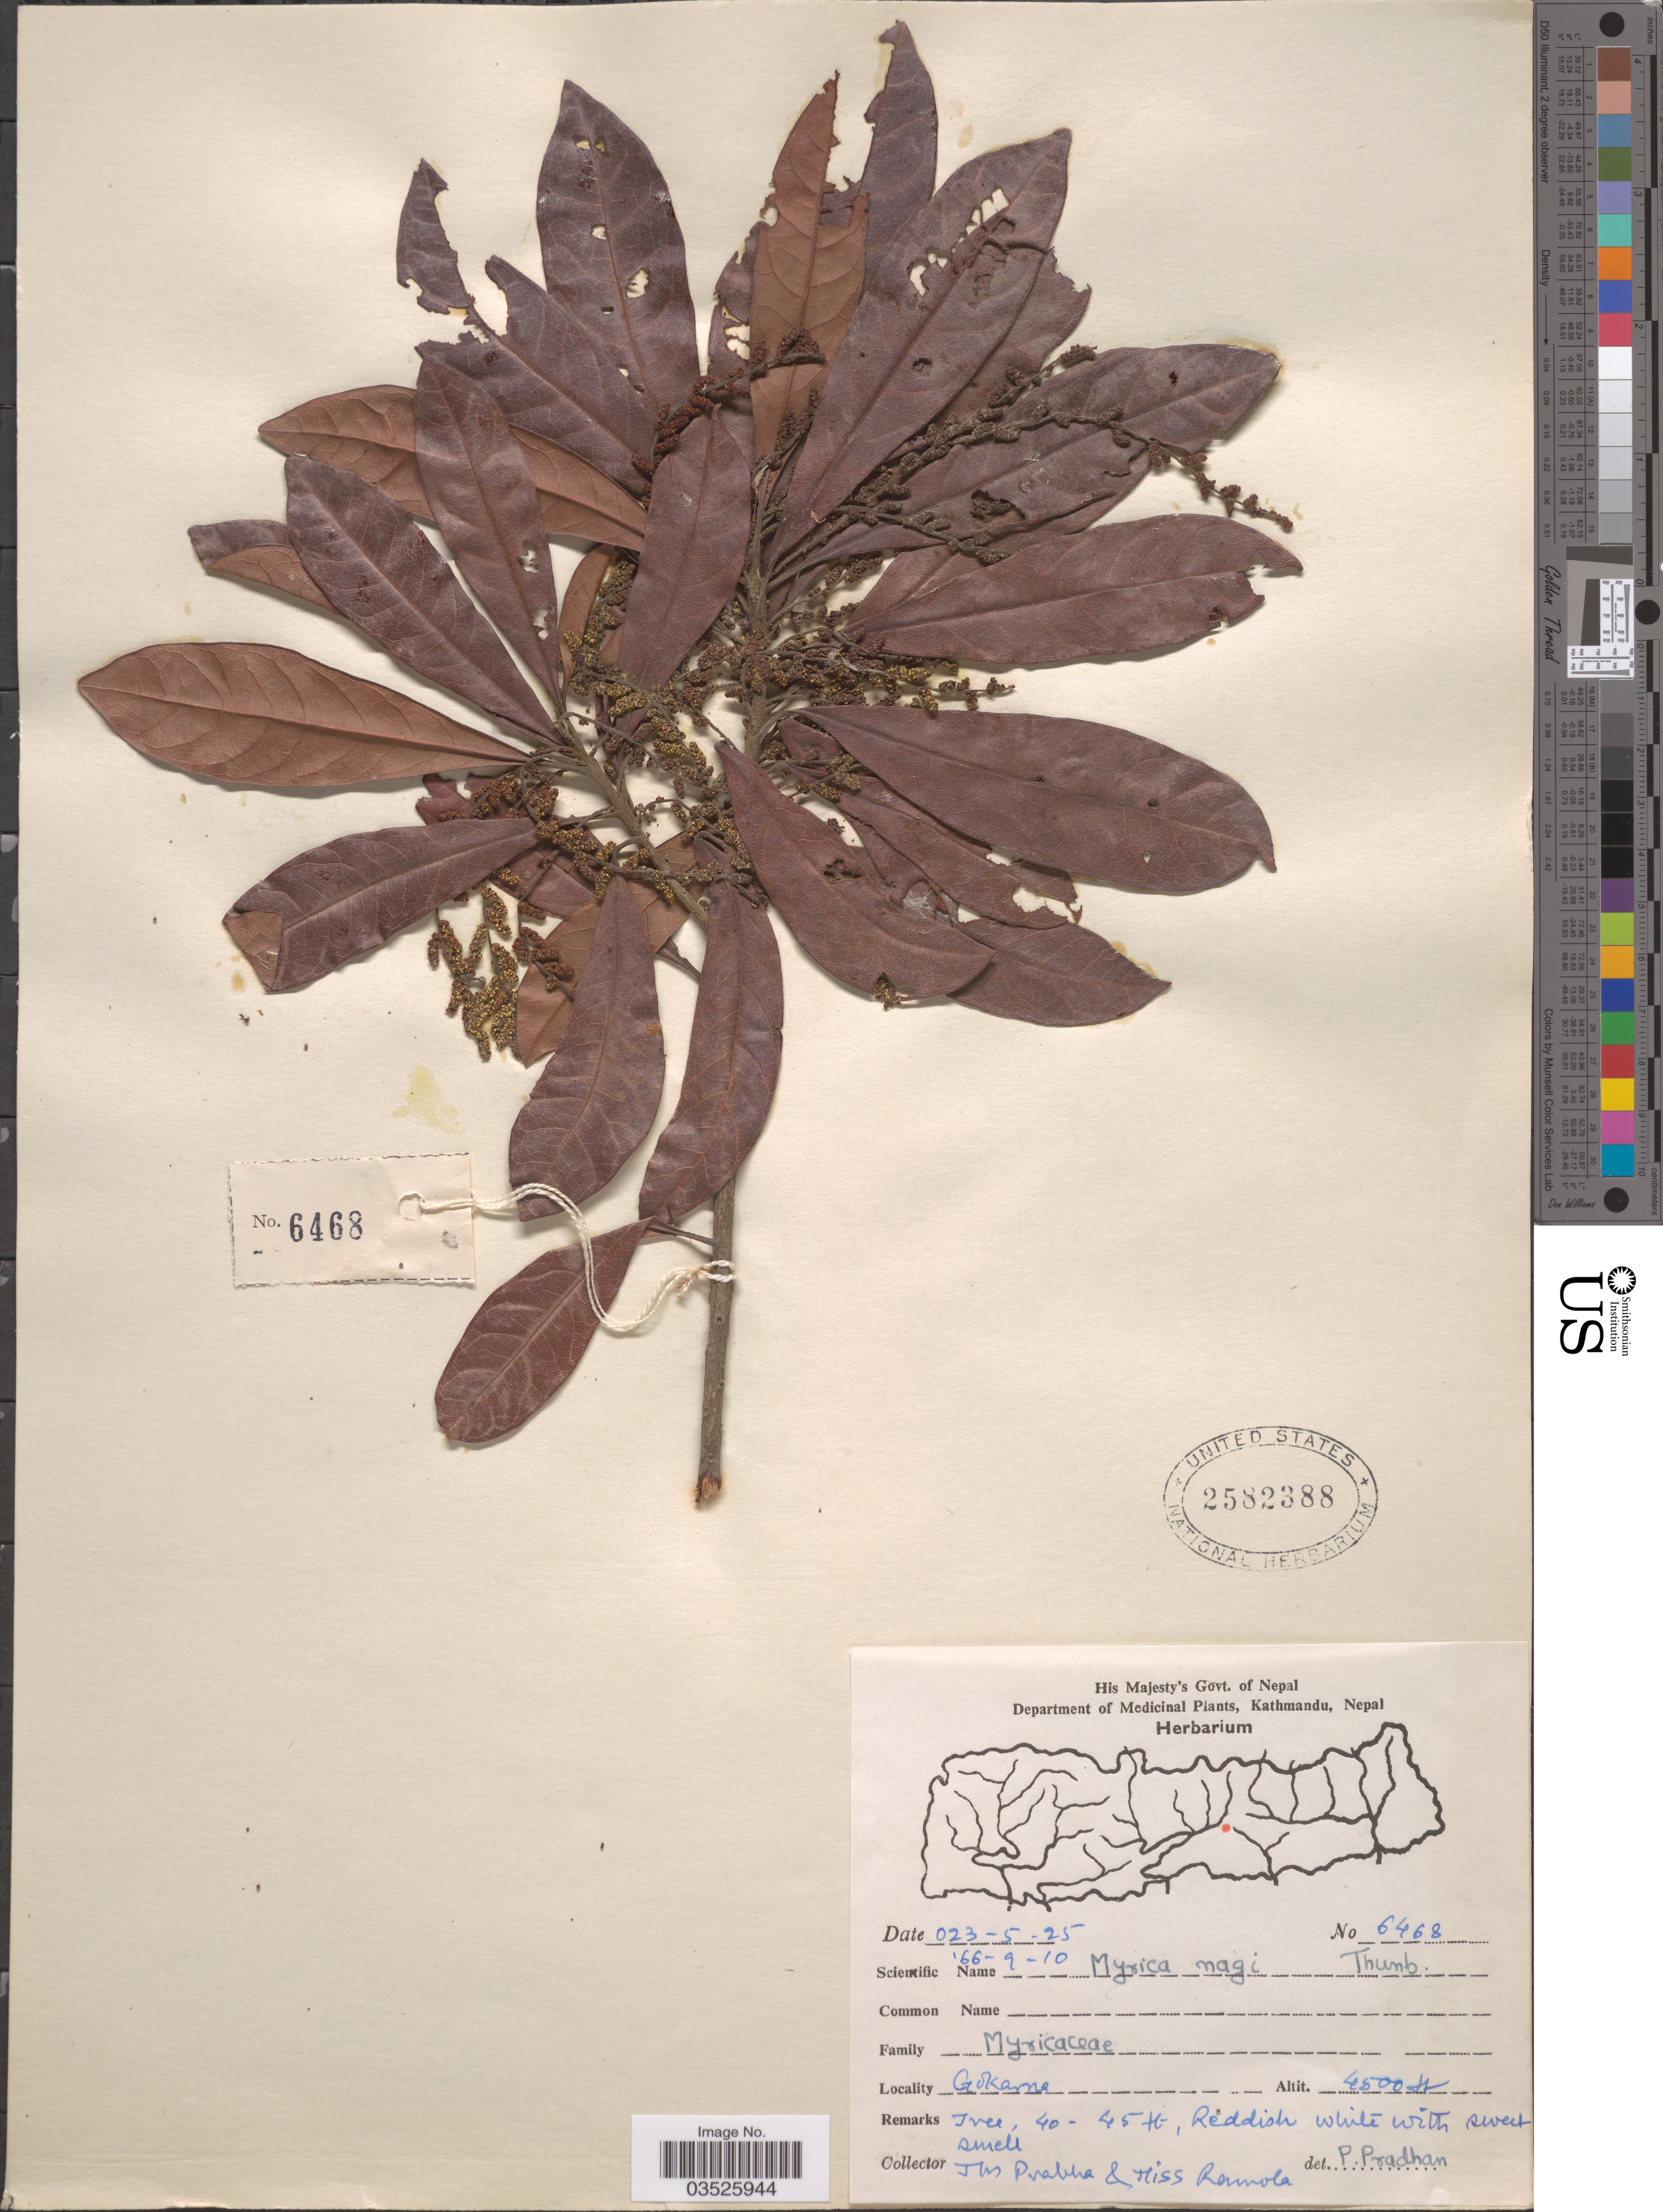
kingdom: Plantae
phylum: Tracheophyta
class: Magnoliopsida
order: Fagales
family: Myricaceae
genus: Morella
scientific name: Morella rubra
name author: Lour.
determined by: Strong, Mark T., (BOT), Smithsonian Institution - National Museum of Natural History (UNITED STATES)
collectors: P. Pradhan & R. Thapa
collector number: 6468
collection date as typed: Transcribed d/m/y: 10/9/66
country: Nepal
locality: Gokarna.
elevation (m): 1372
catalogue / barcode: US 2582388